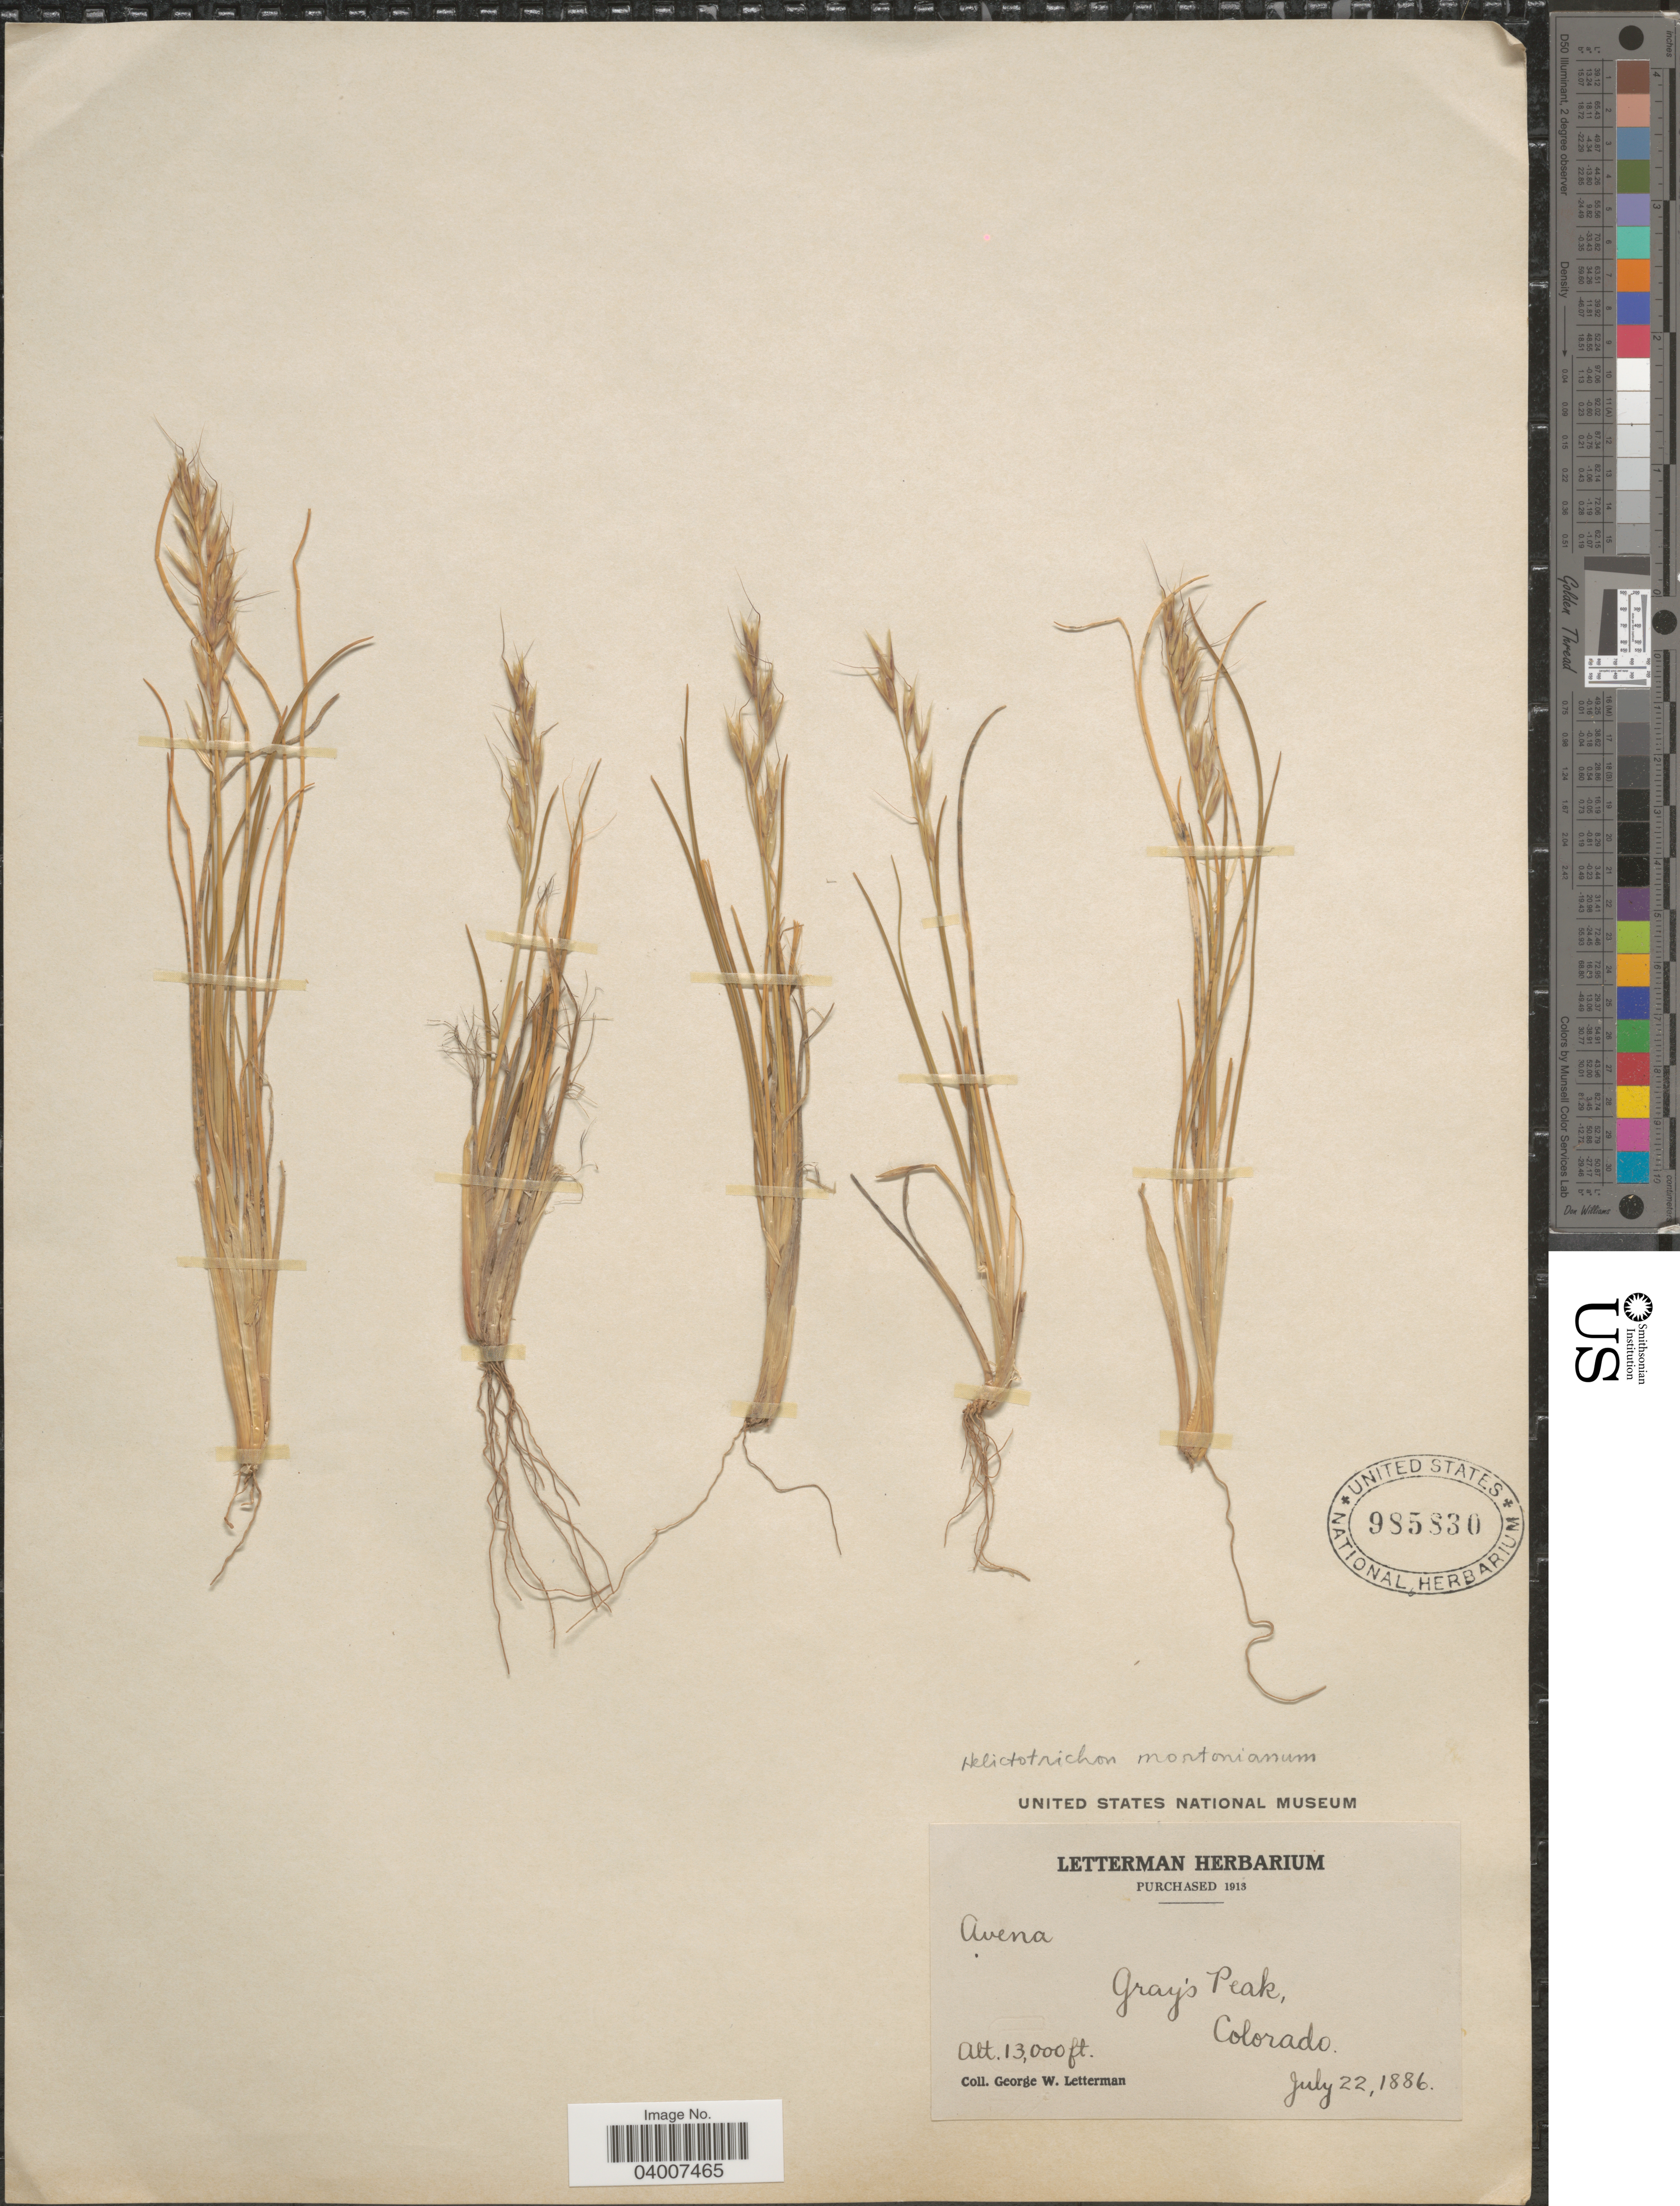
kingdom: Plantae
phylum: Tracheophyta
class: Liliopsida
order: Poales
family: Poaceae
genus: Helictotrichon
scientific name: Helictotrichon mortonianum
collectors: G. W. Letterman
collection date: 1886-07-22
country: United States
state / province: Colorado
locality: Gray's Peak.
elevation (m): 3962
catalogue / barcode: US 985830